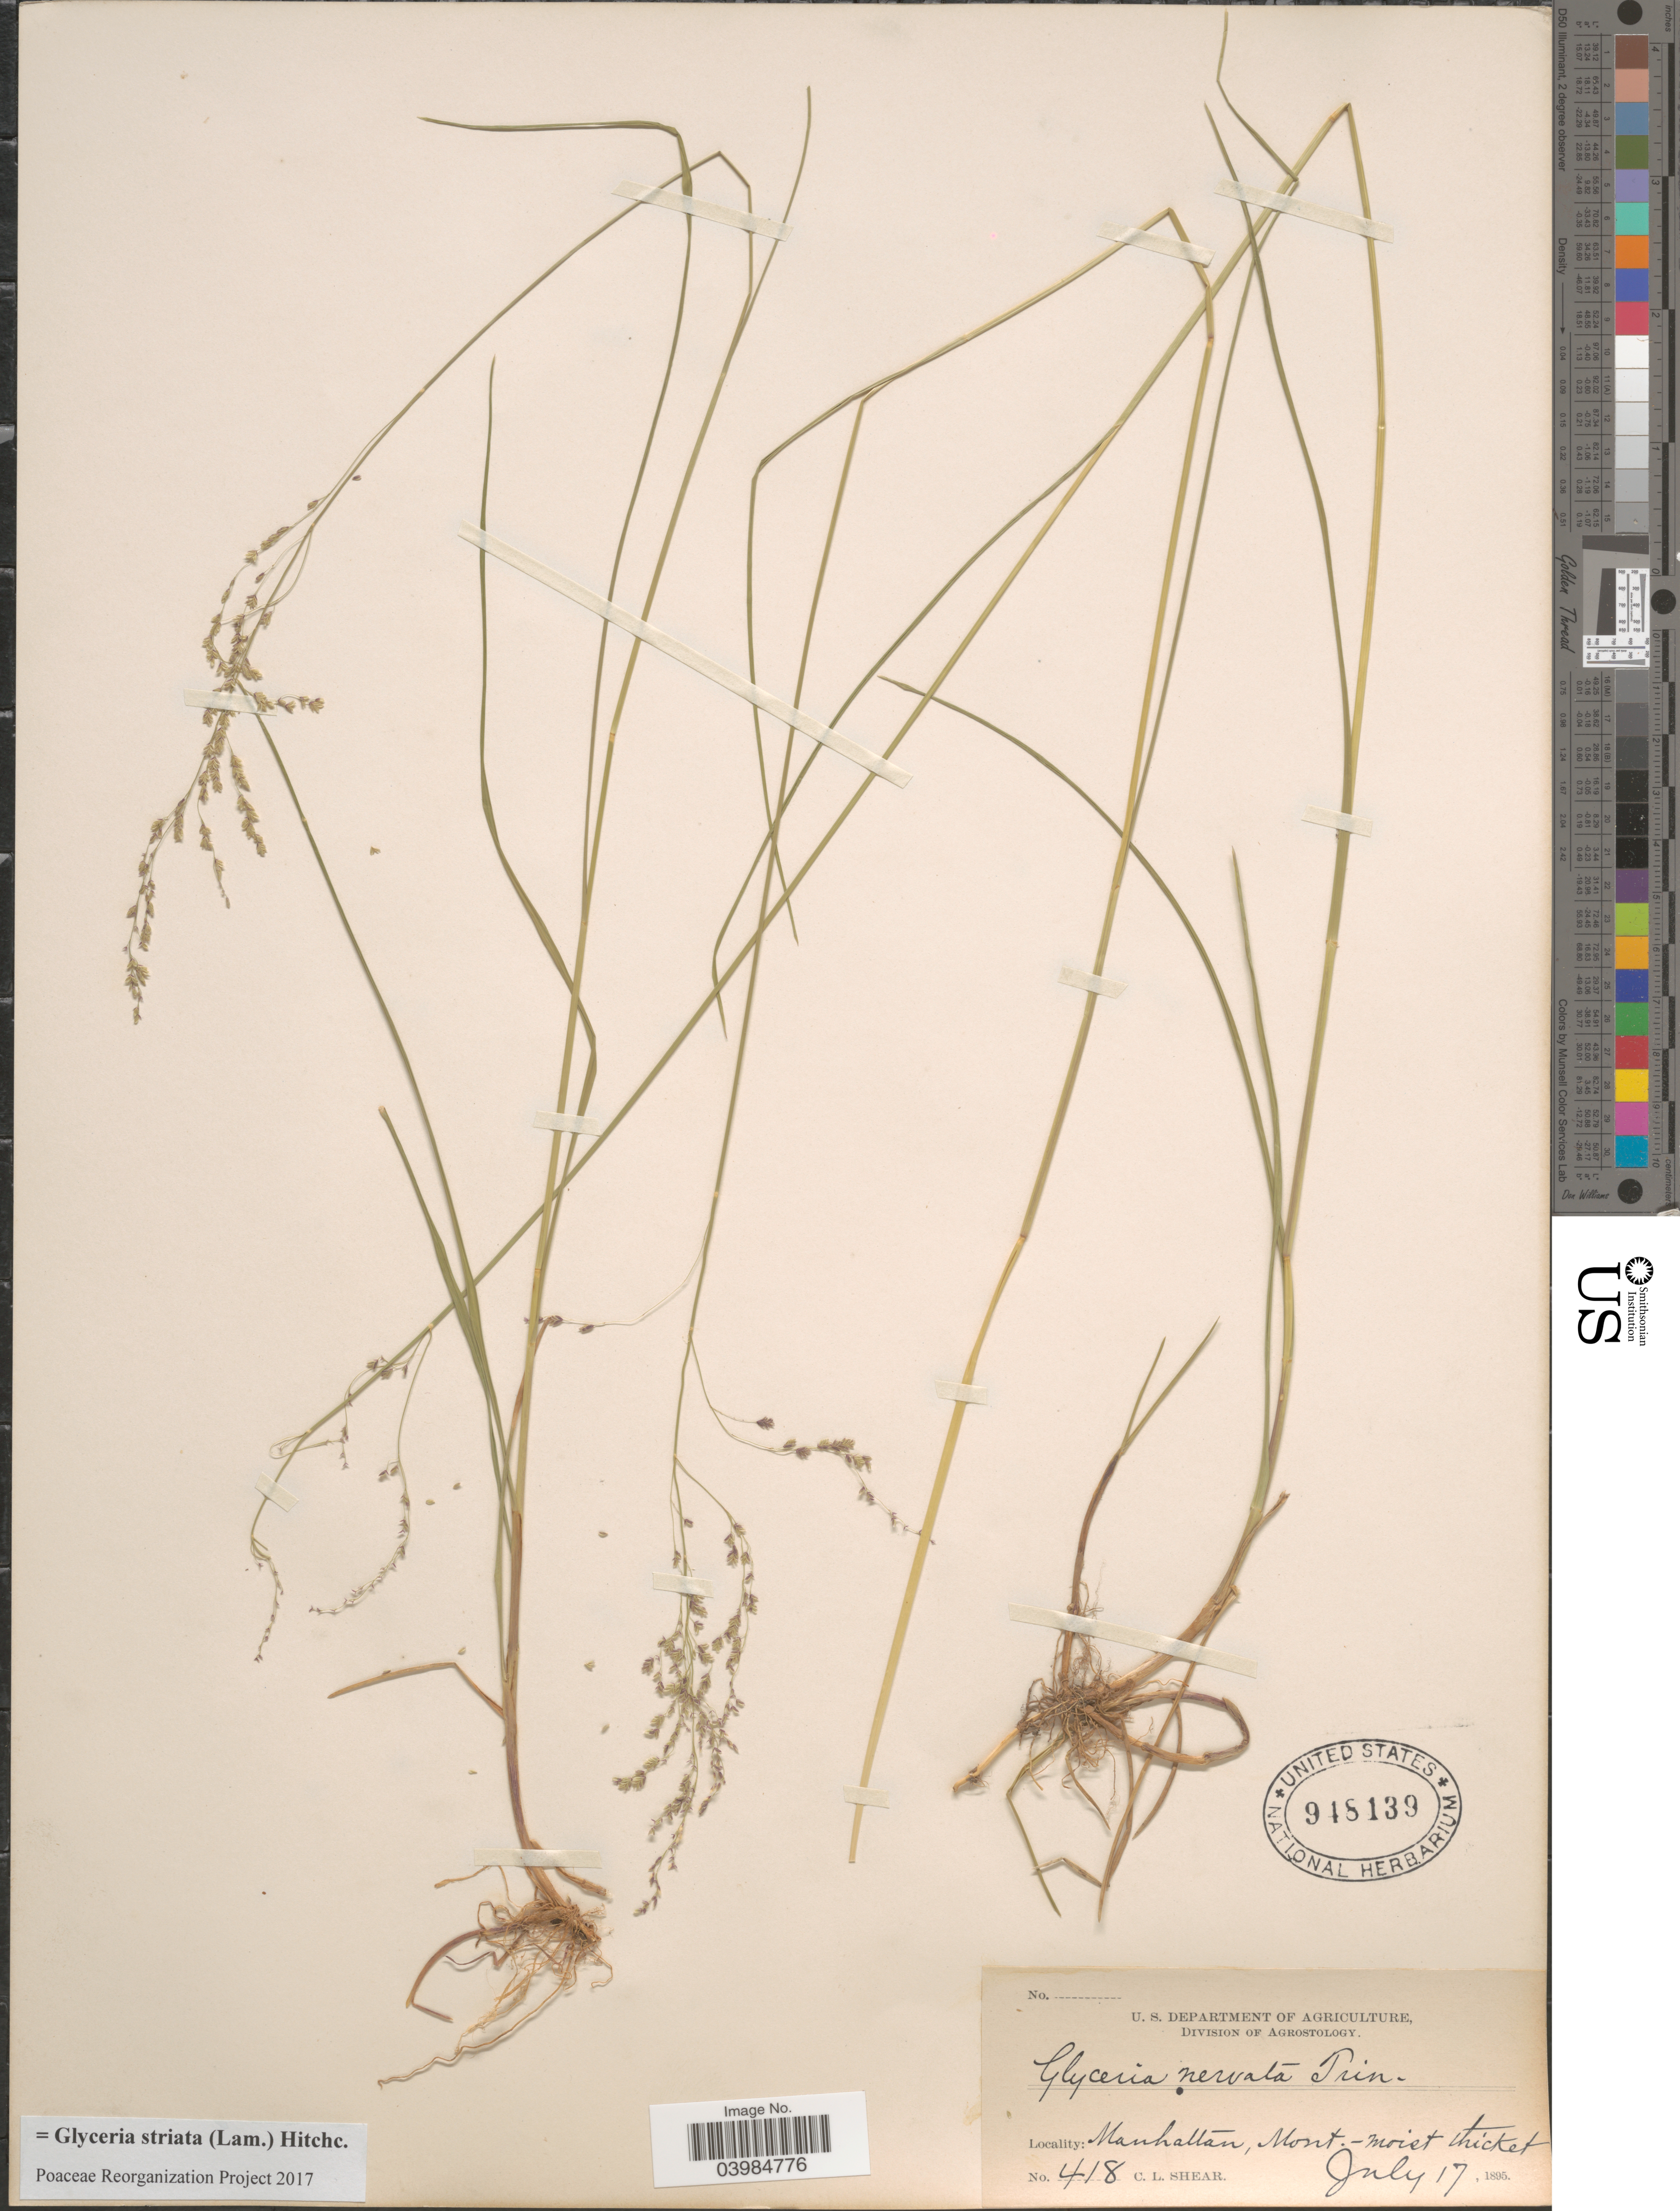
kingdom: Plantae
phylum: Tracheophyta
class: Liliopsida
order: Poales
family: Poaceae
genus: Glyceria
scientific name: Glyceria striata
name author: (Lam.) Hitchc.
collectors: C. L. Shear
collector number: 418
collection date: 1895-07-17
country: United States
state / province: Montana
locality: Manhattan.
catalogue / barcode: US 948139